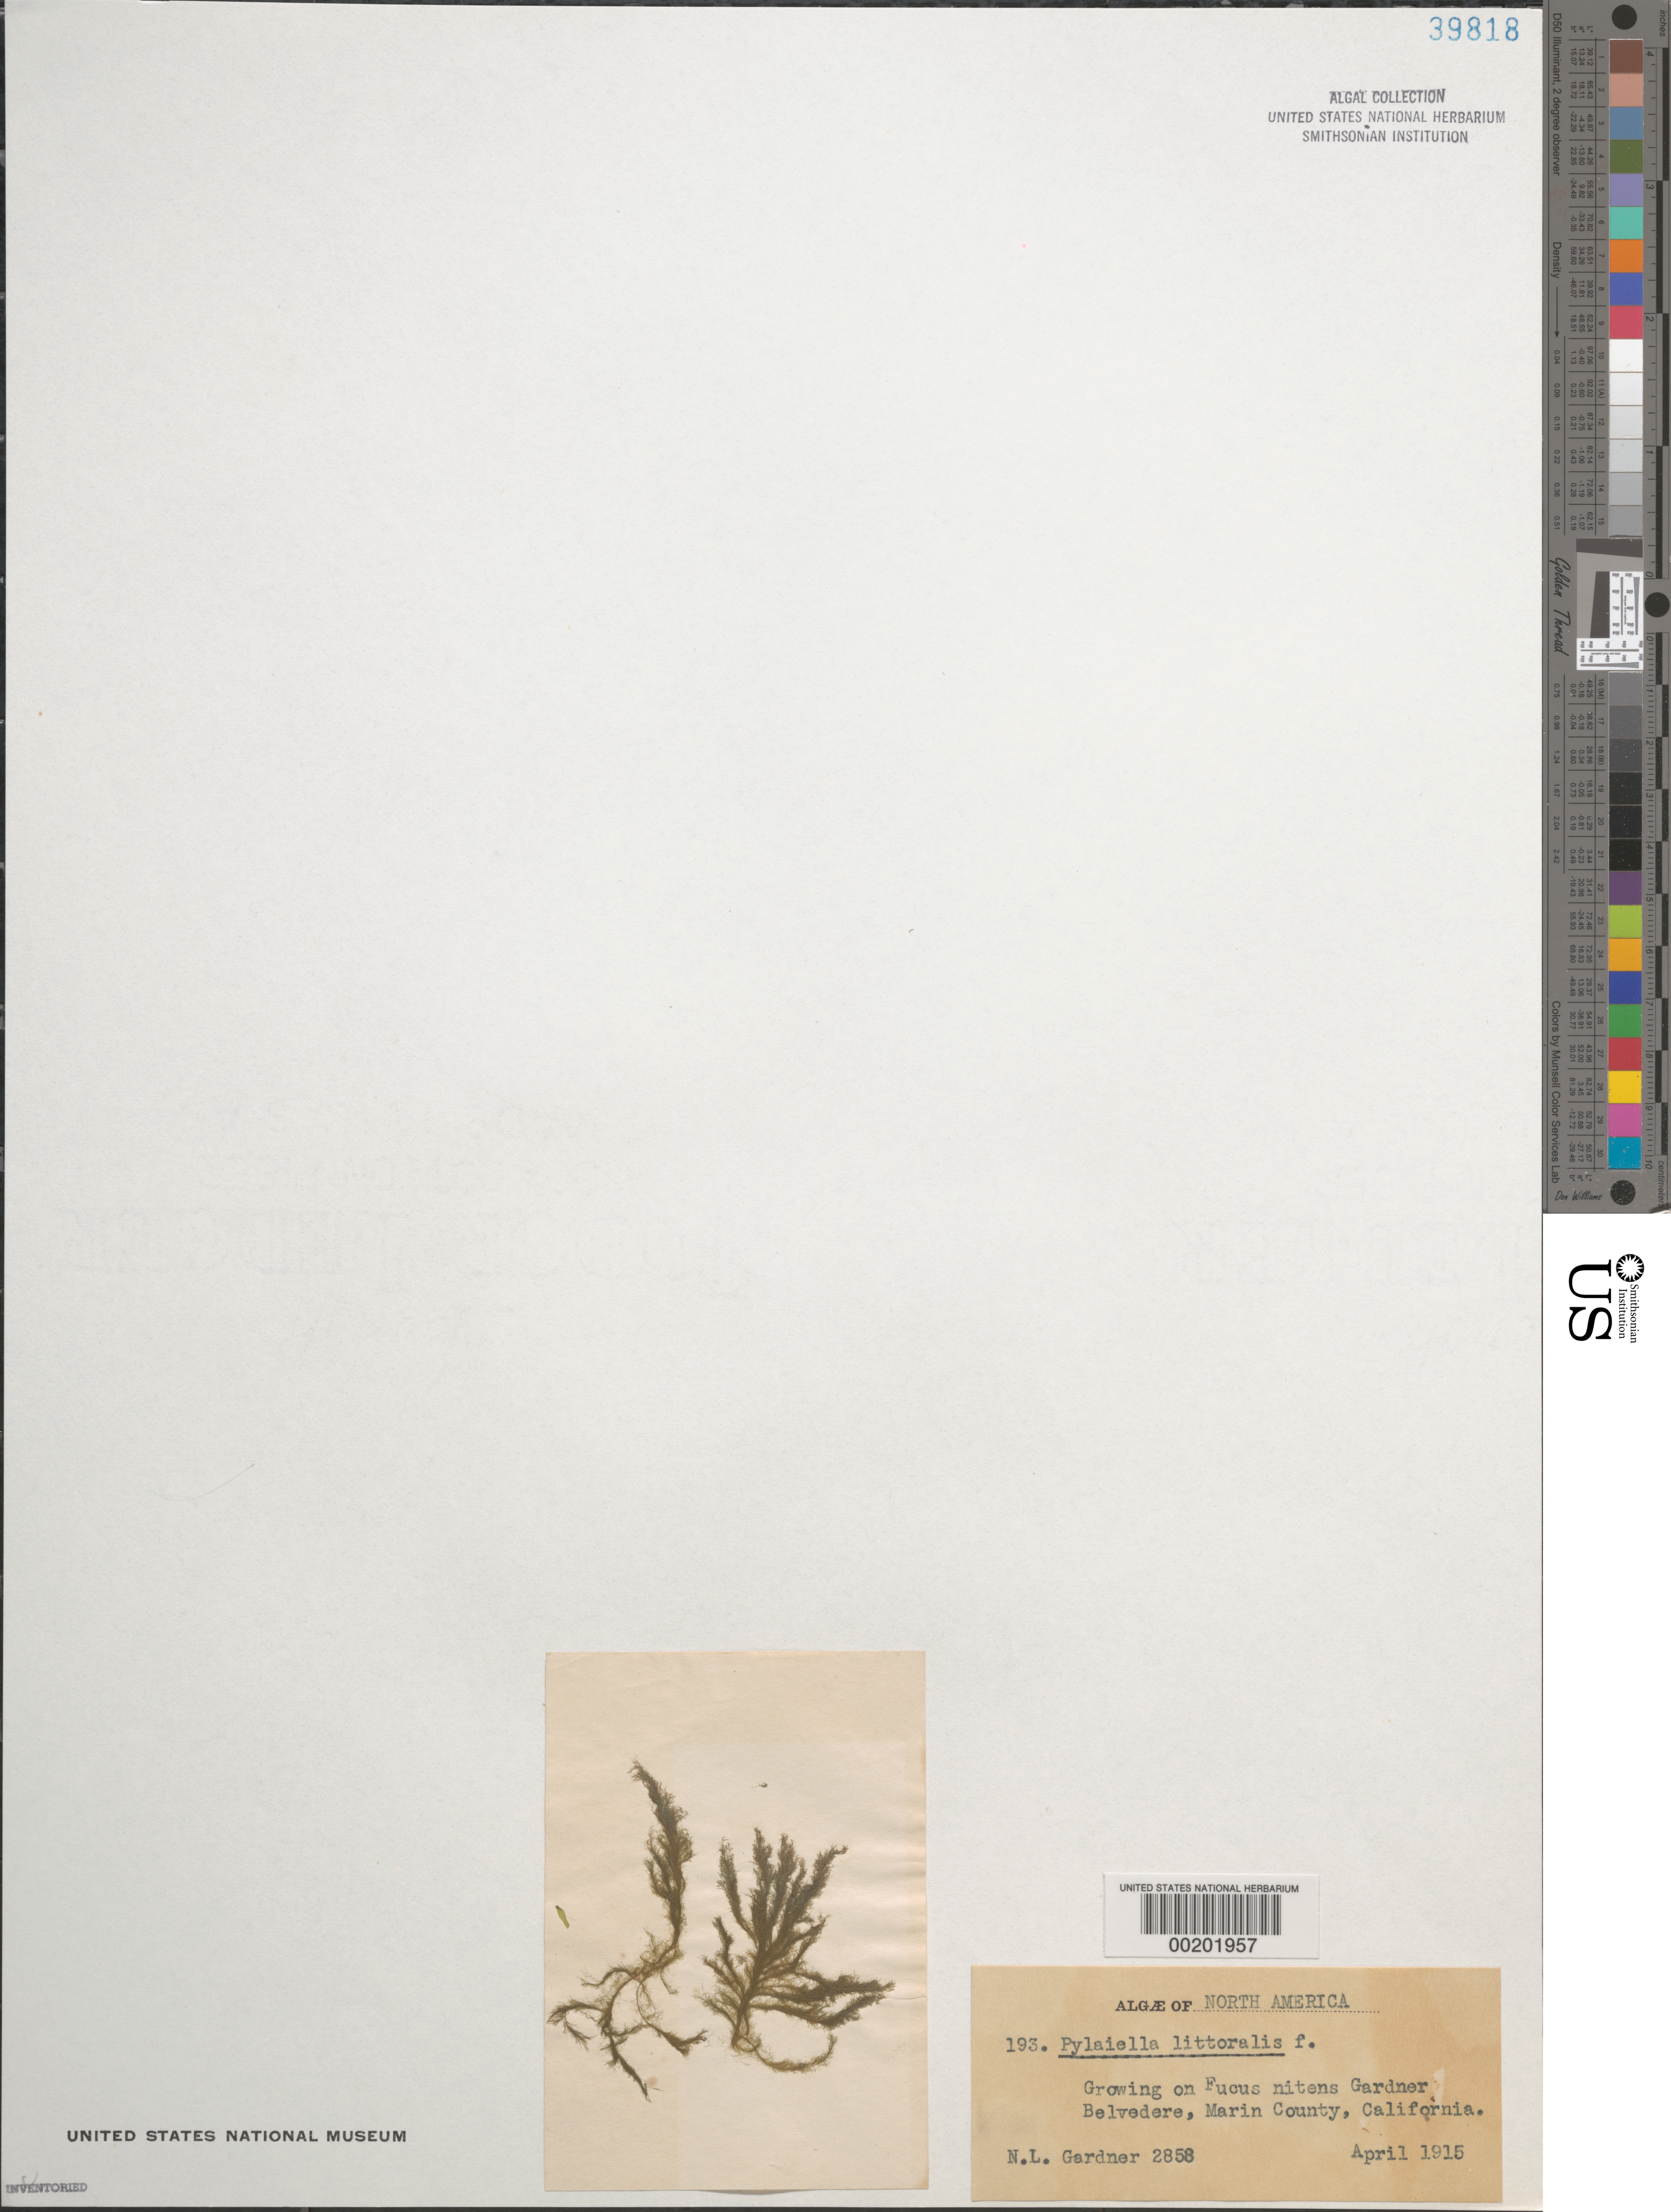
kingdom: Chromista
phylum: Ochrophyta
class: Phaeophyceae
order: Ectocarpales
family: Acinetosporaceae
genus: Pylaiella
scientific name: Pylaiella litoralis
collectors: N. Gardner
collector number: NLG 2858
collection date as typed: Apr 1915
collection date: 1915-04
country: United States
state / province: California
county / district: Marin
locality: Belvedere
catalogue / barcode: US 39818